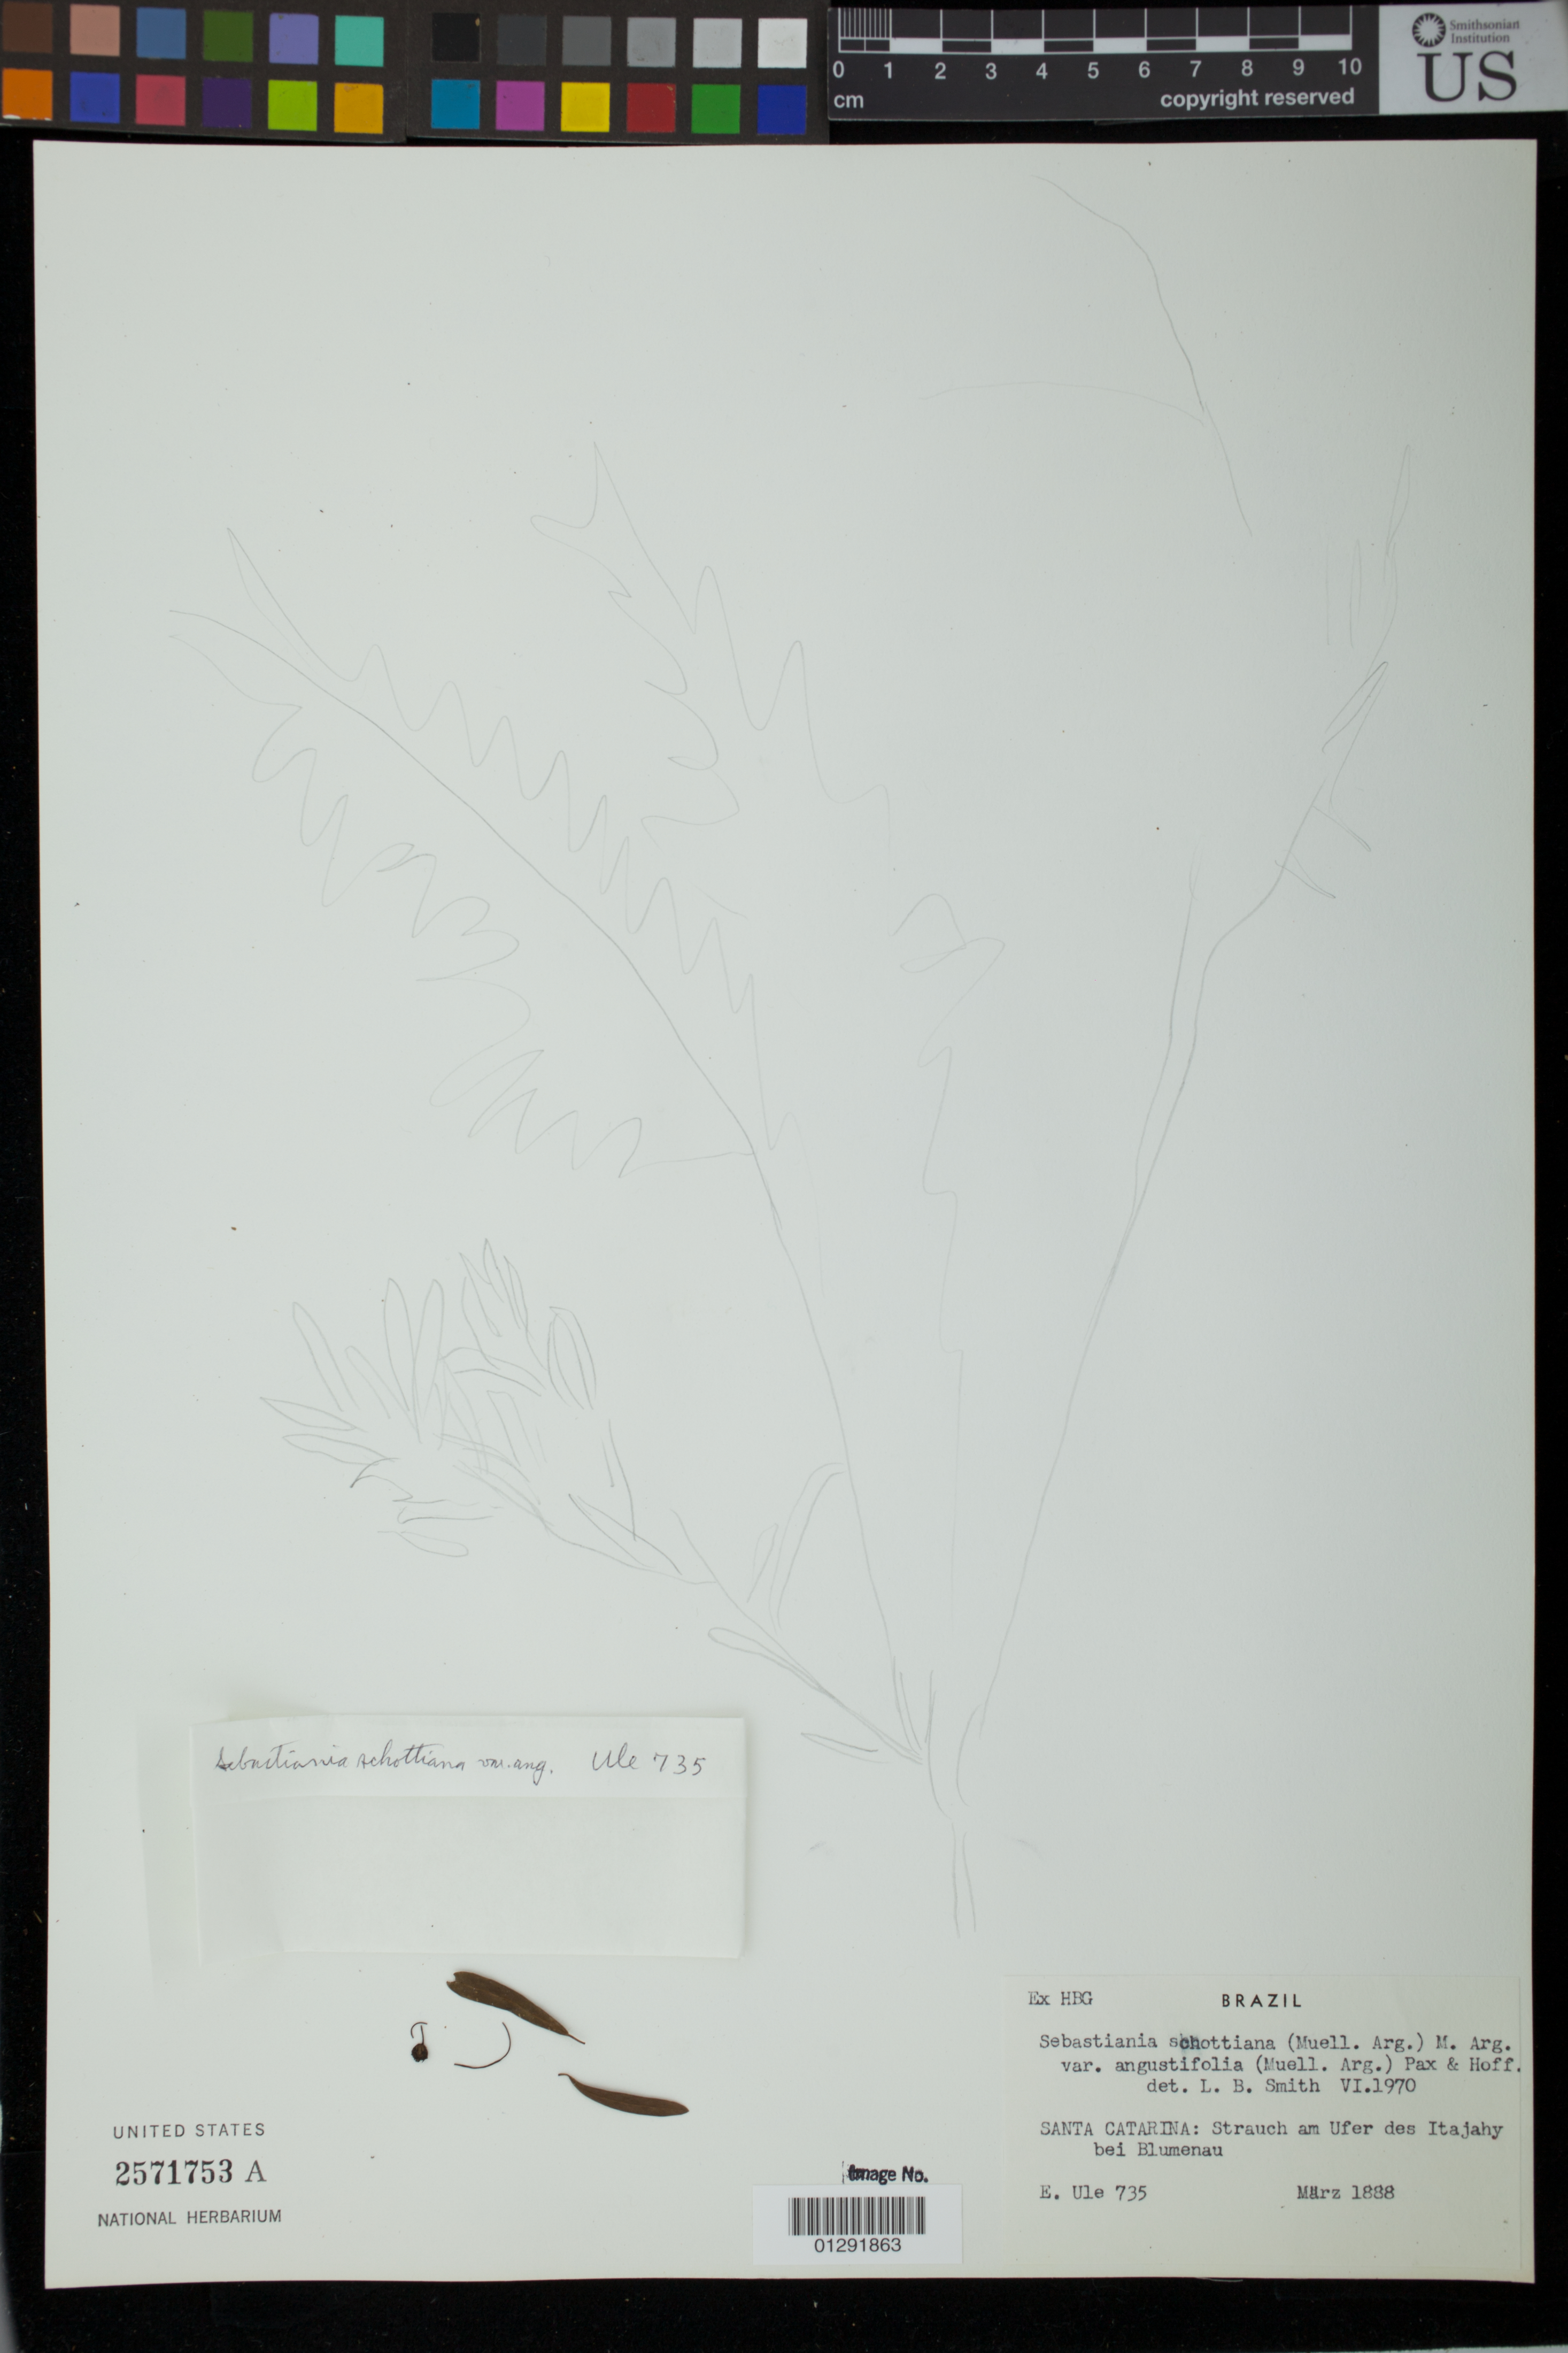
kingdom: Plantae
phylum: Tracheophyta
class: Magnoliopsida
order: Malpighiales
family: Euphorbiaceae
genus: Sebastiania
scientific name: Sebastiania schottiana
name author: (Müll. Arg.) Müll. Arg.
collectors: E. H. Ule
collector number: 735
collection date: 1888-03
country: Brazil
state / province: Santa Catarina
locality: Ufer des Itajahy bei Blumenau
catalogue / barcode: US 2571753A